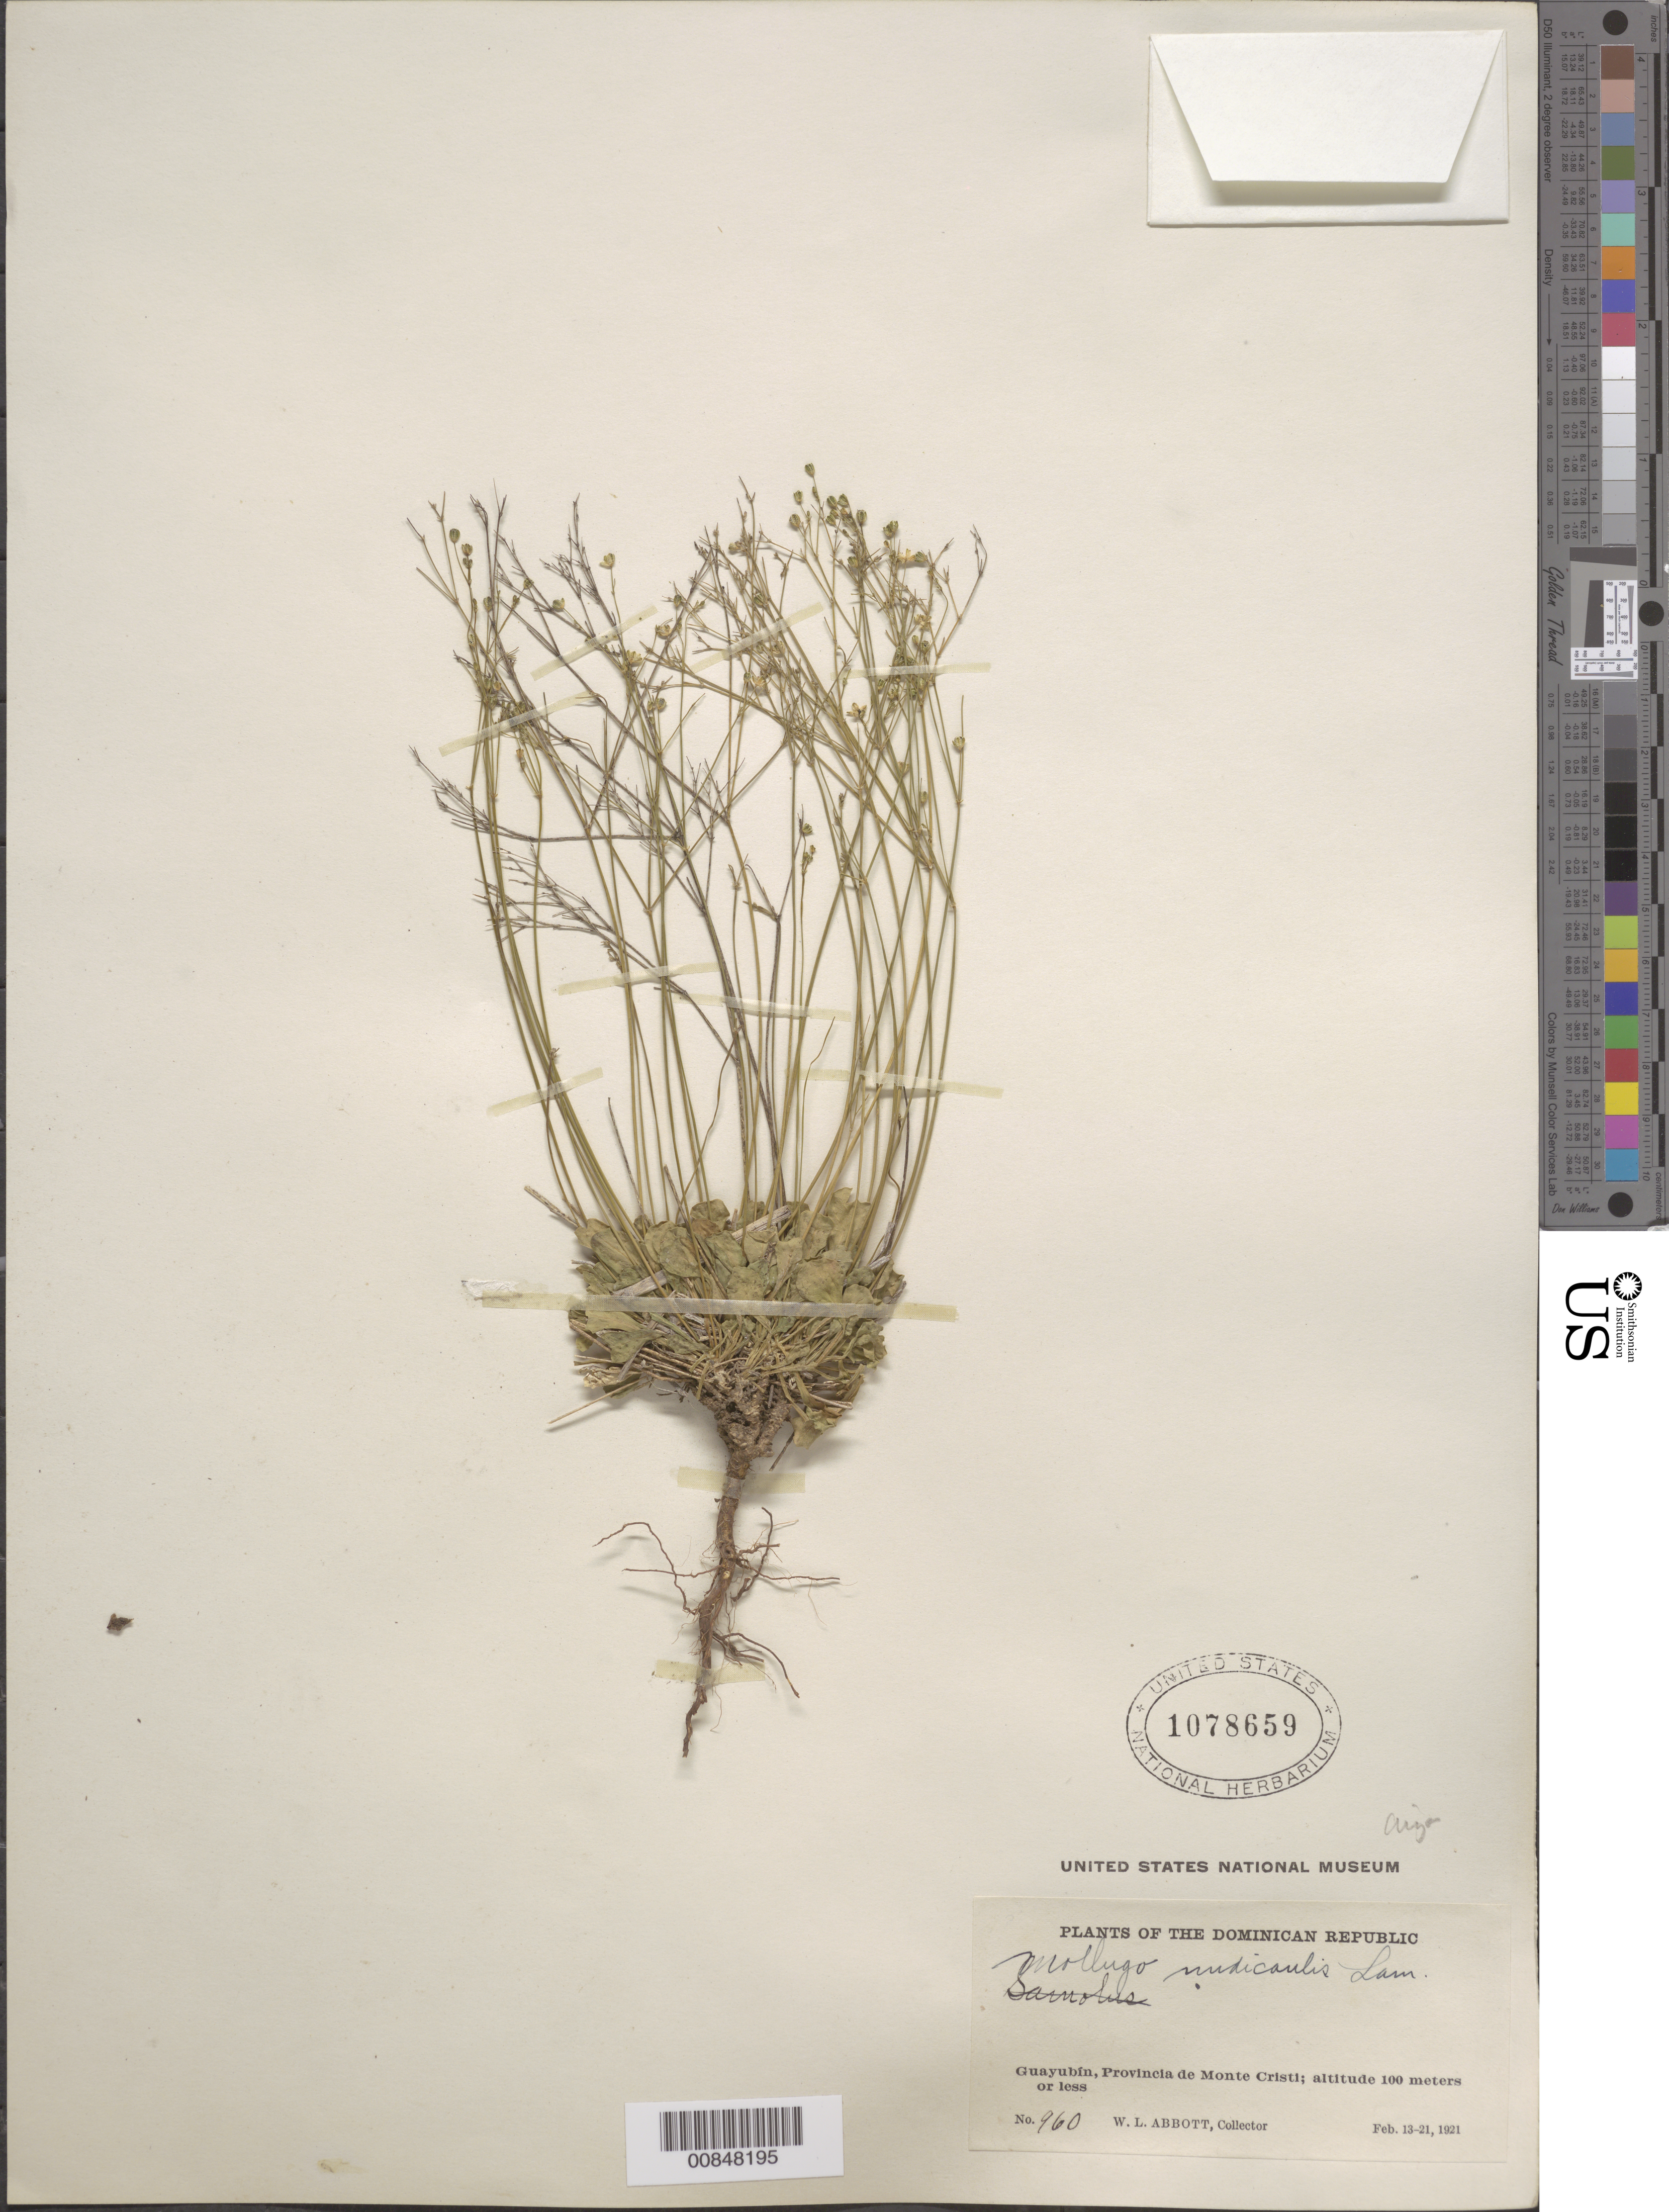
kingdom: Plantae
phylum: Tracheophyta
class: Magnoliopsida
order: Caryophyllales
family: Molluginaceae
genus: Paramollugo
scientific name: Paramollugo spathulata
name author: (Sw.) Sukhor.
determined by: Strong, Mark T., (BOT), Smithsonian Institution - National Museum of Natural History (UNITED STATES)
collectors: W. L. Abbott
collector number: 960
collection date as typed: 13 Feb 1921 to 21 Feb 1921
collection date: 1921-02-13/1921-02-21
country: Dominican Republic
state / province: Monte Cristi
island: Hispaniola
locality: Guayubín.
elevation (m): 100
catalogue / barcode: US 1078659